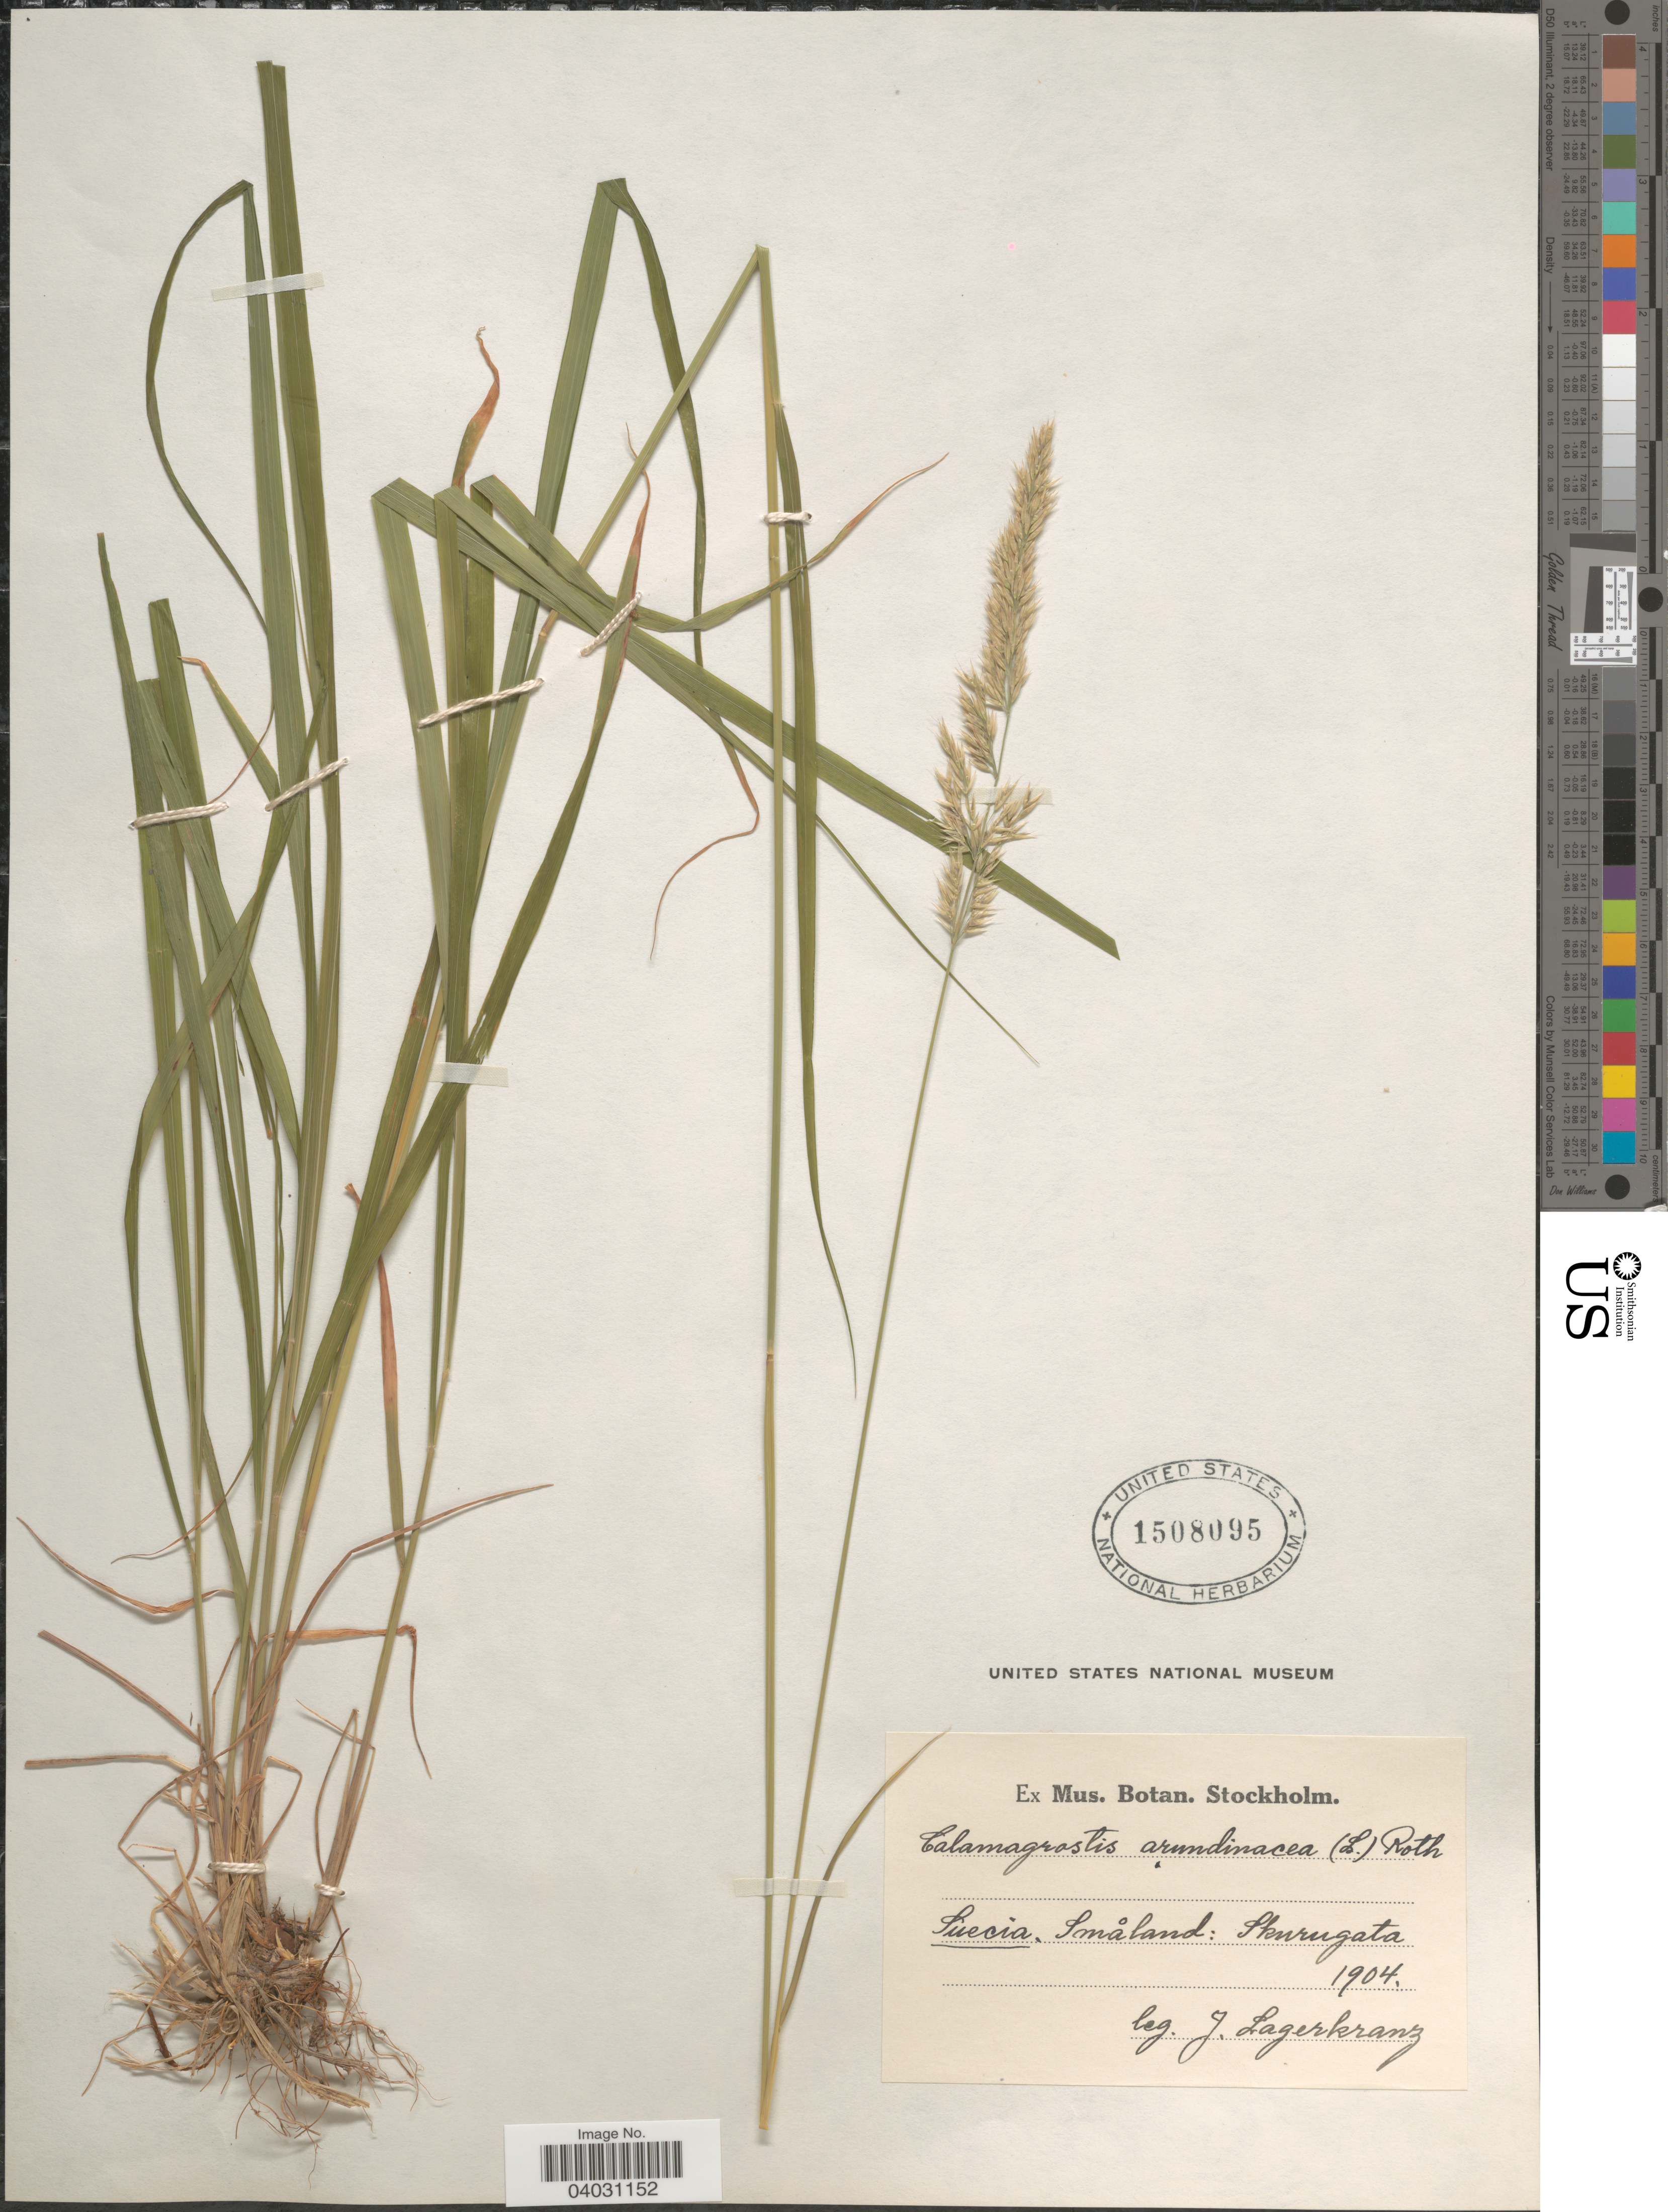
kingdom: Plantae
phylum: Tracheophyta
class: Liliopsida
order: Poales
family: Poaceae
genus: Calamagrostis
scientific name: Calamagrostis arundinacea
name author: (L.) Roth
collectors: J. Lagerkranz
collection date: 1904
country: Sweden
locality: Suecia. Småland: Skurugata.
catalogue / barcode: US 1508095